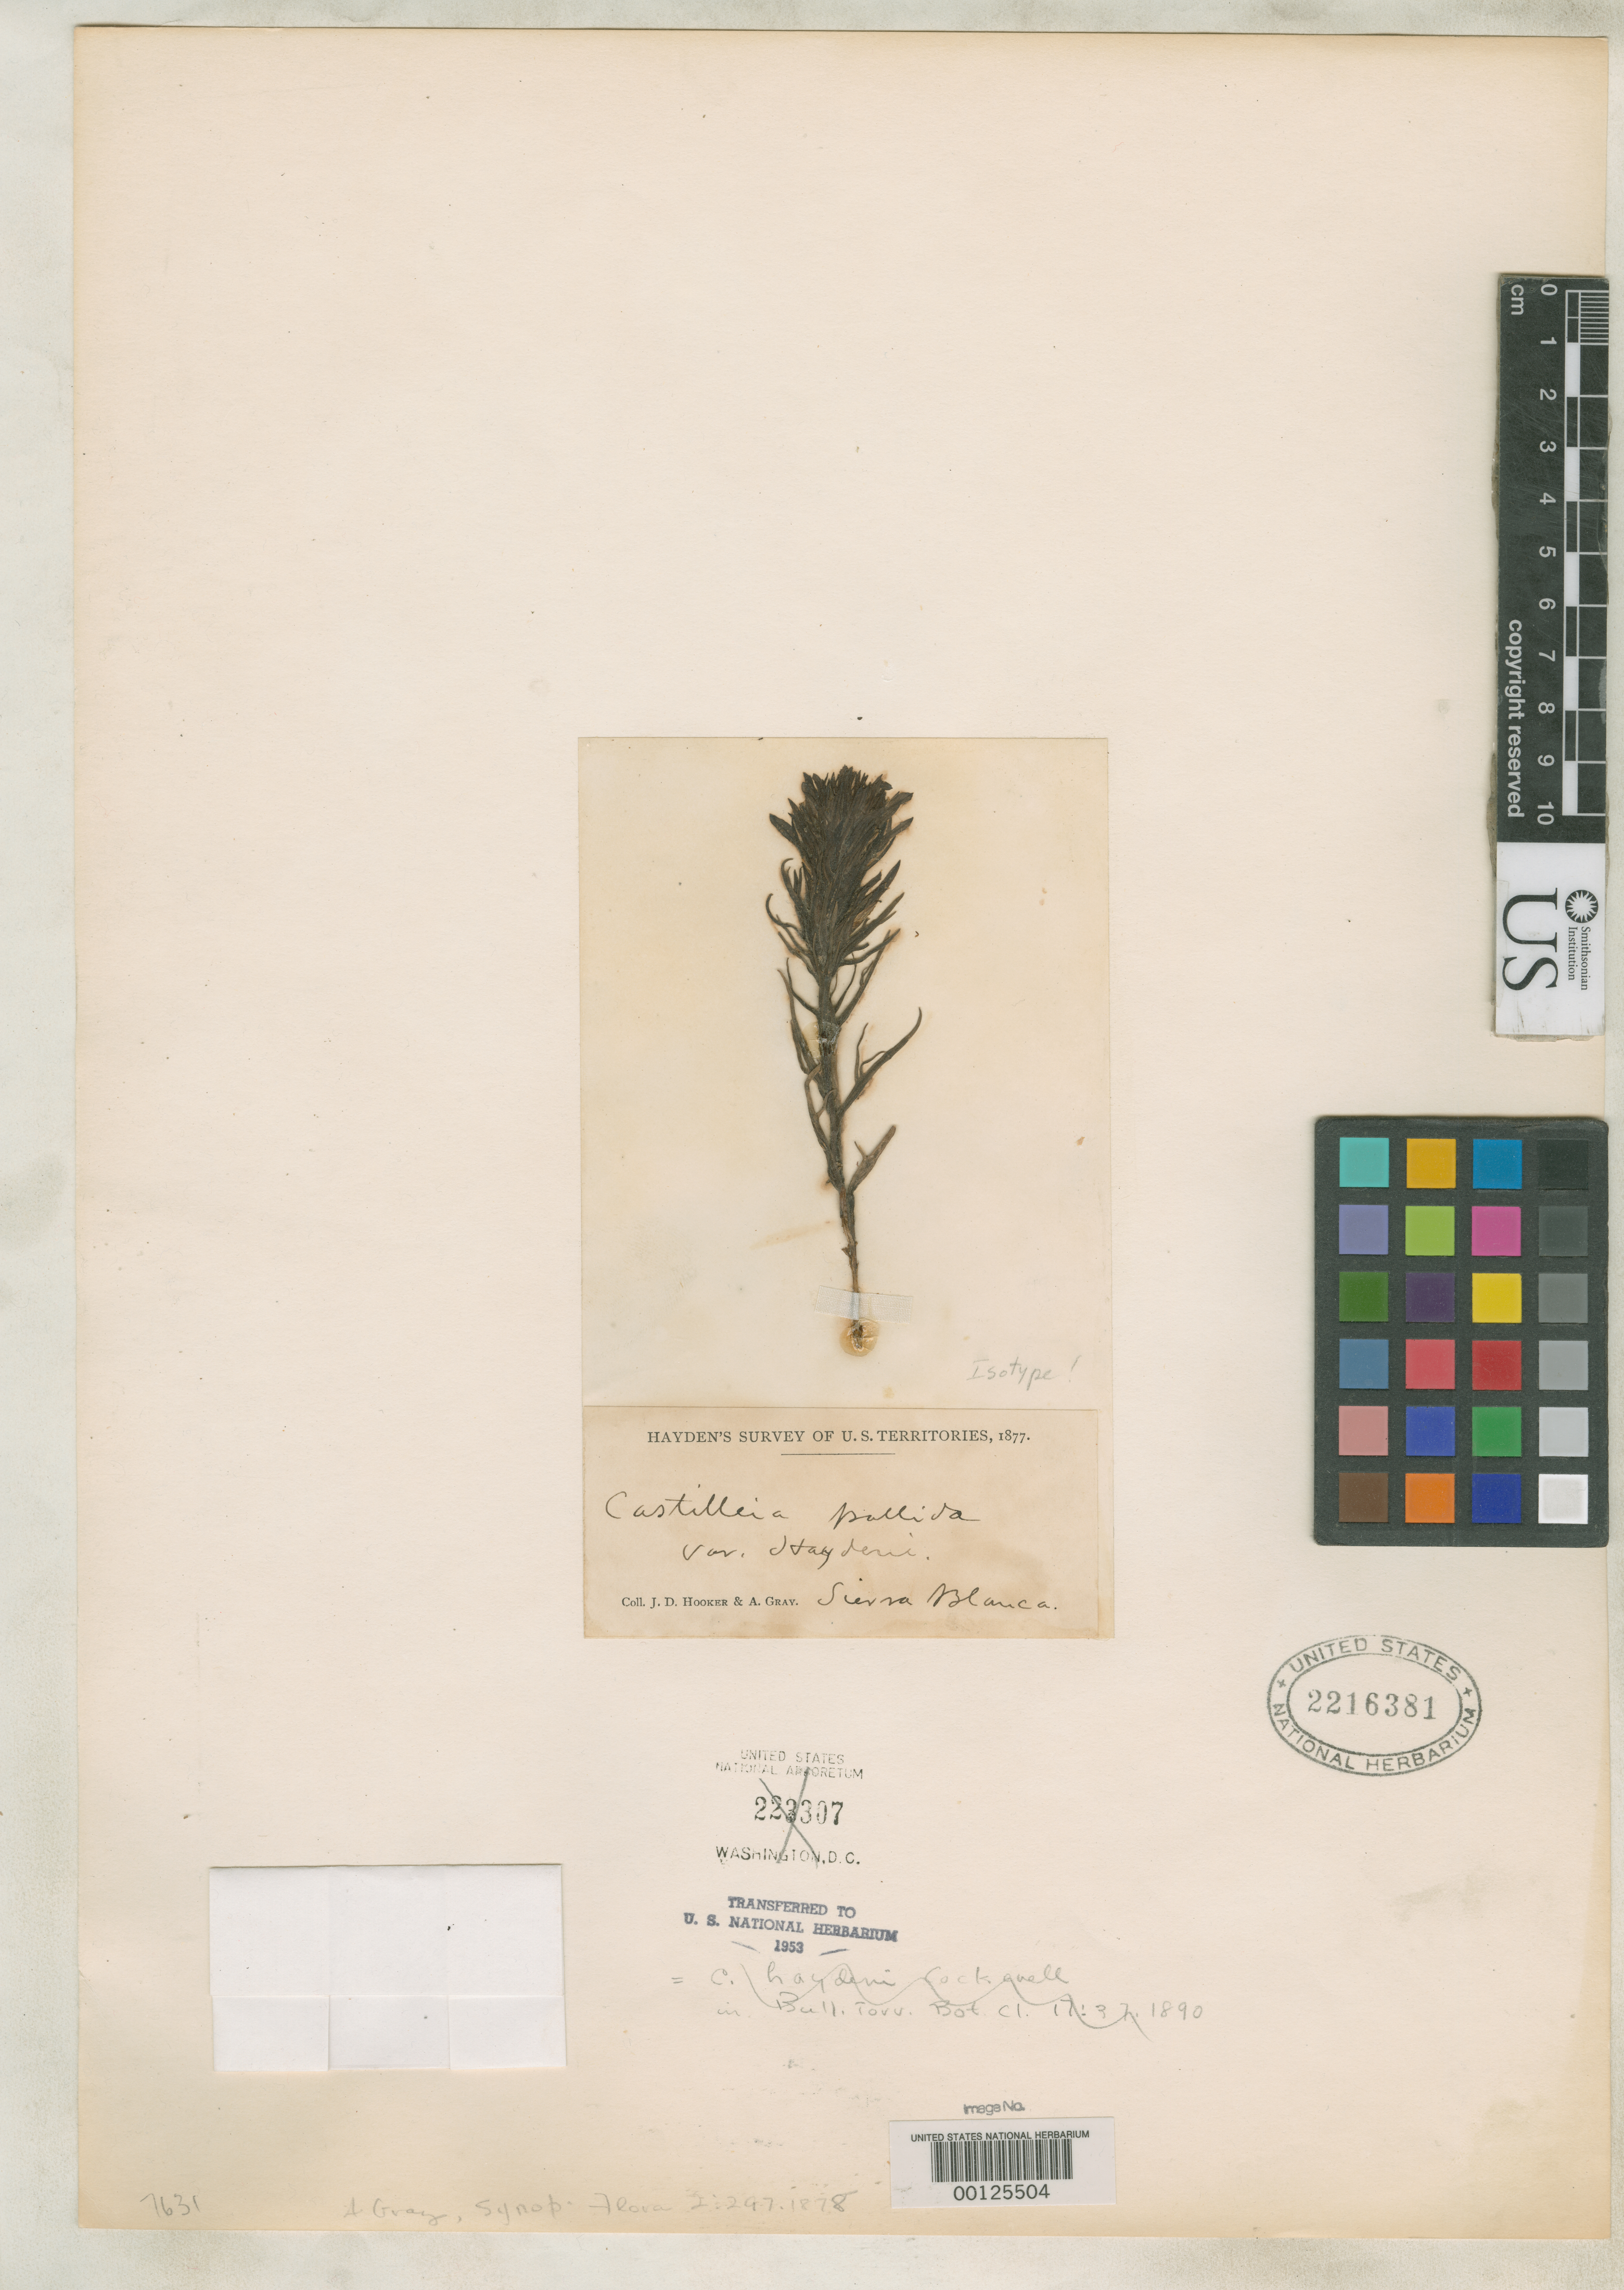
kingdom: Plantae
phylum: Tracheophyta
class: Magnoliopsida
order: Lamiales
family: Orobanchaceae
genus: Castilleja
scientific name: Castilleja pallida var. haydeni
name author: A. Gray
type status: Isotype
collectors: J. D. Hooker & A. Gray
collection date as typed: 1877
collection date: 1877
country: United States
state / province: New Mexico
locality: Sierra Blanca.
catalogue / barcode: US 2216381